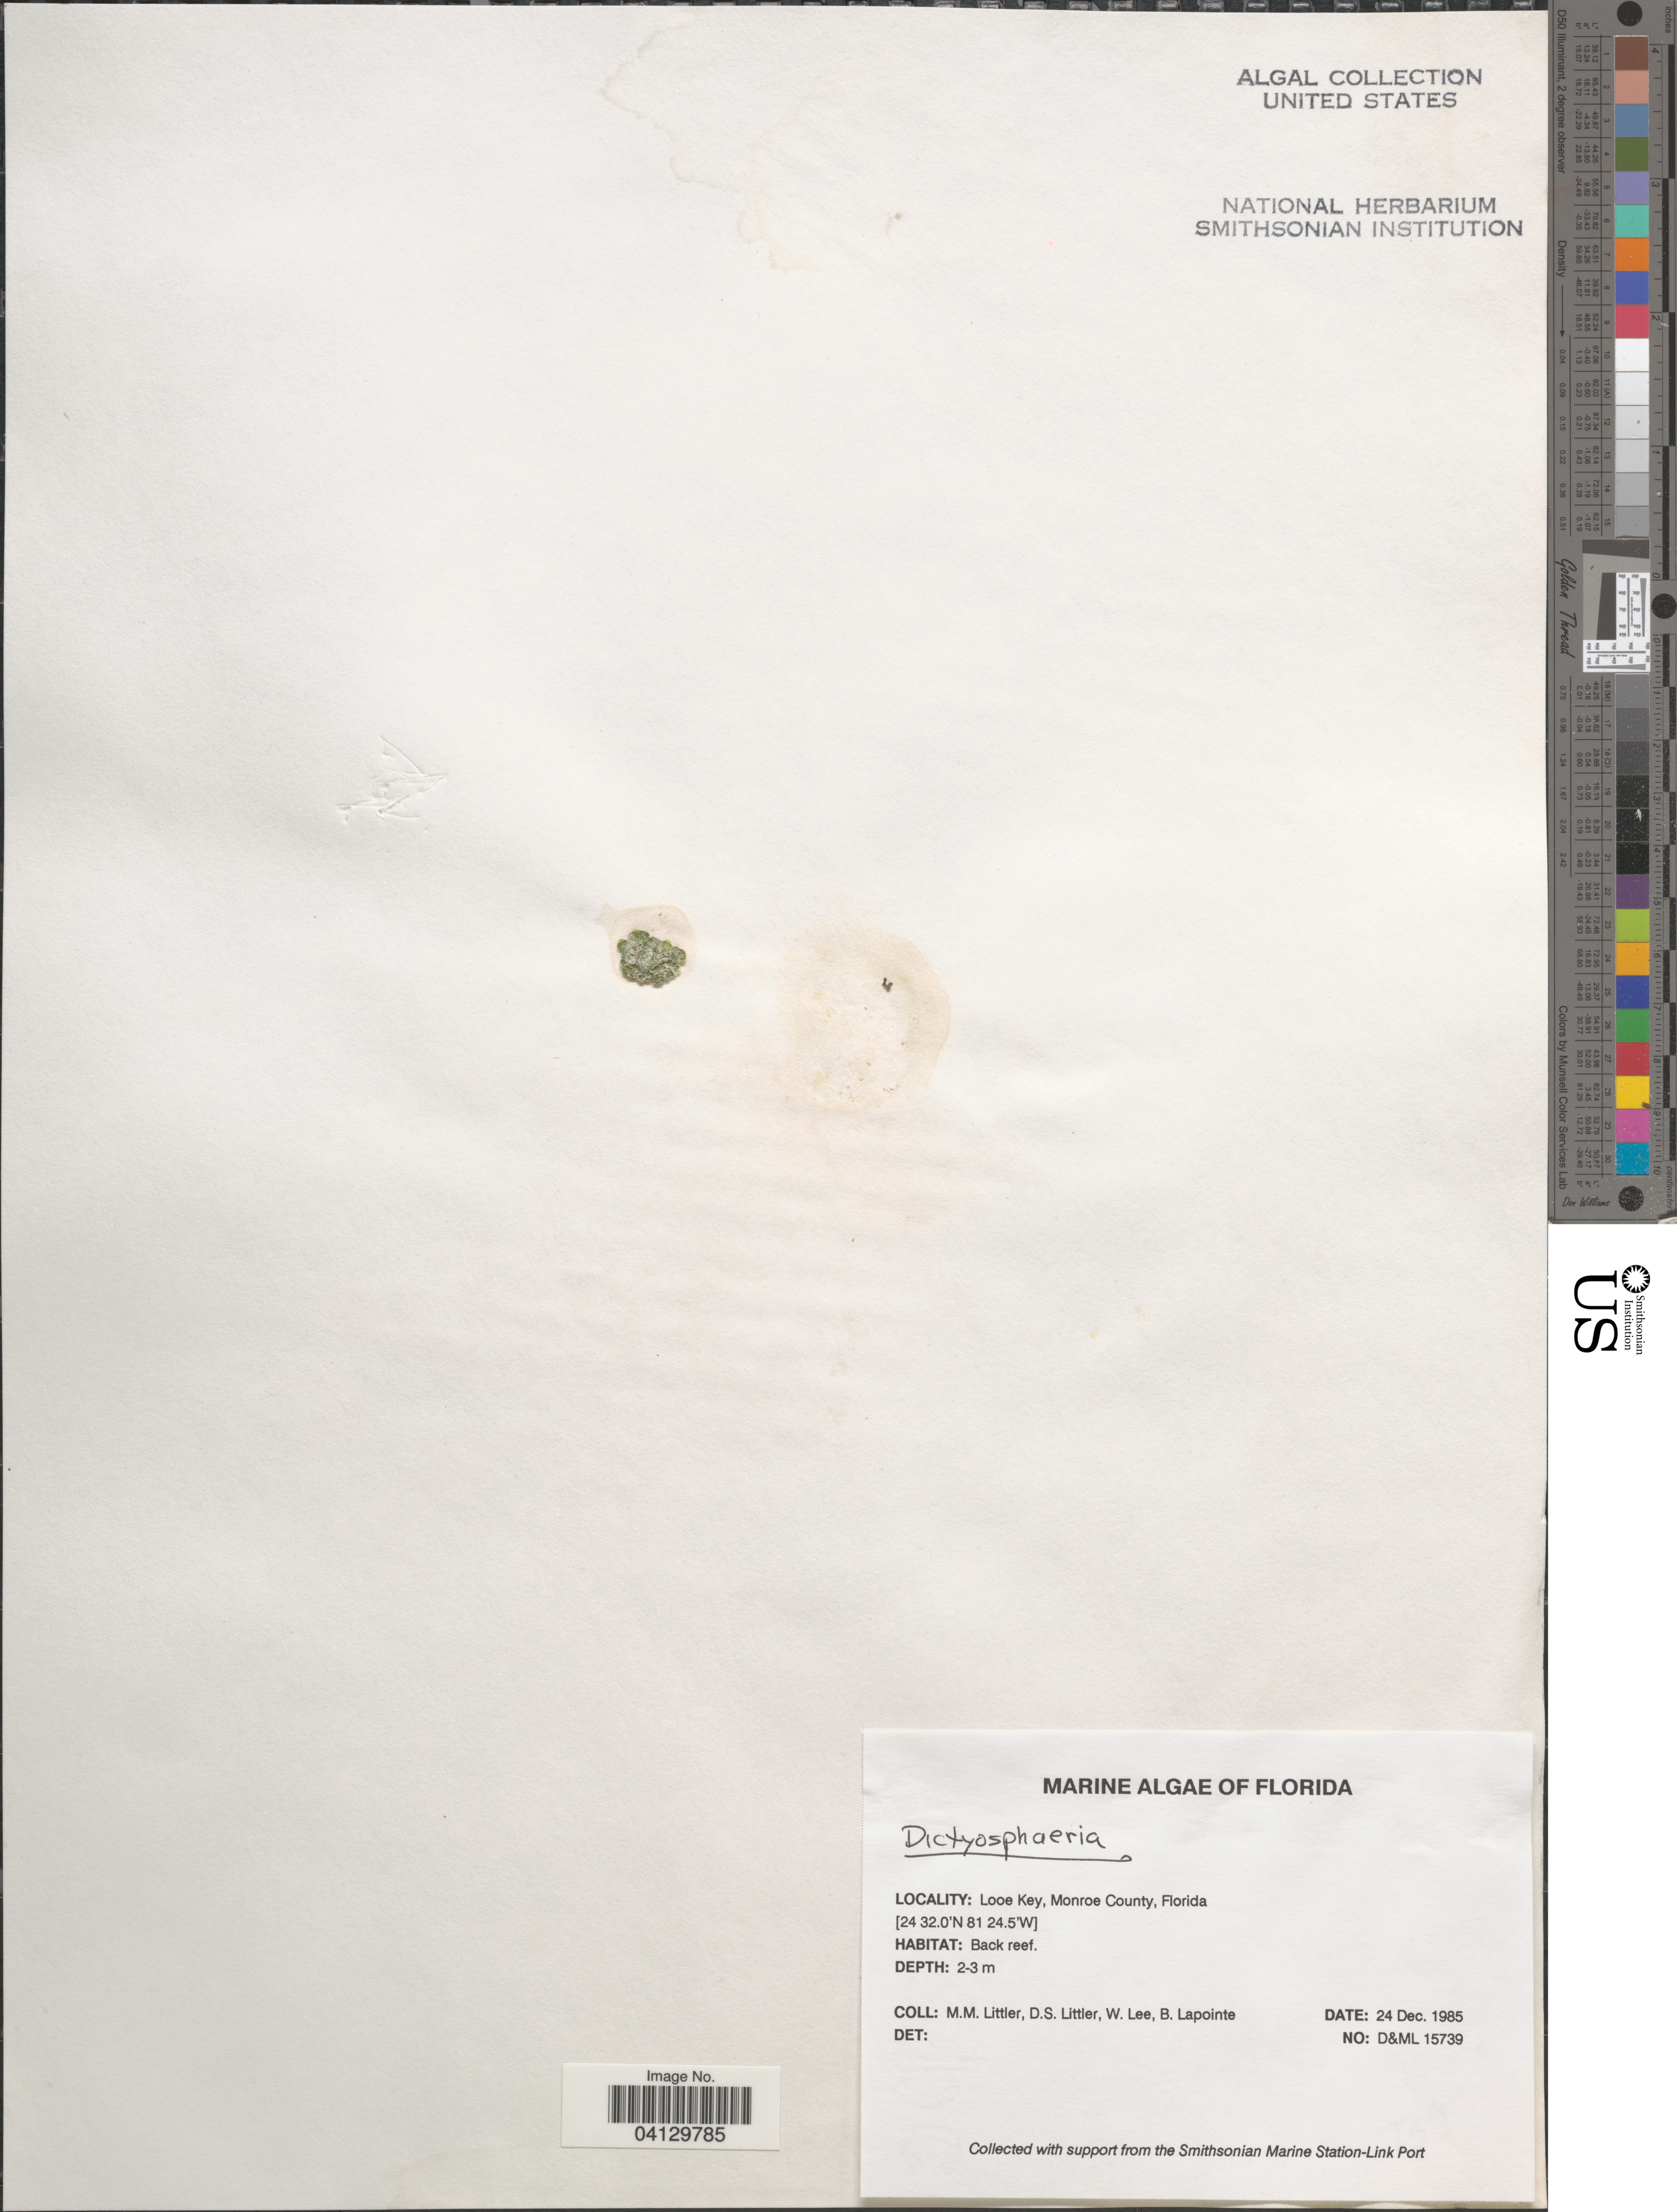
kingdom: Plantae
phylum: Chlorophyta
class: Ulvophyceae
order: Siphonocladales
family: Siphonocladaceae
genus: Dictyosphaeria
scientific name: Dictyosphaeria sp.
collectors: D. S. Littler, W. Lee & B. Lapointe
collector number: D&ML15739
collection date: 1985-12-24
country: United States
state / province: Florida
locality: Looe Key, Monroe County.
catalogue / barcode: US 329110